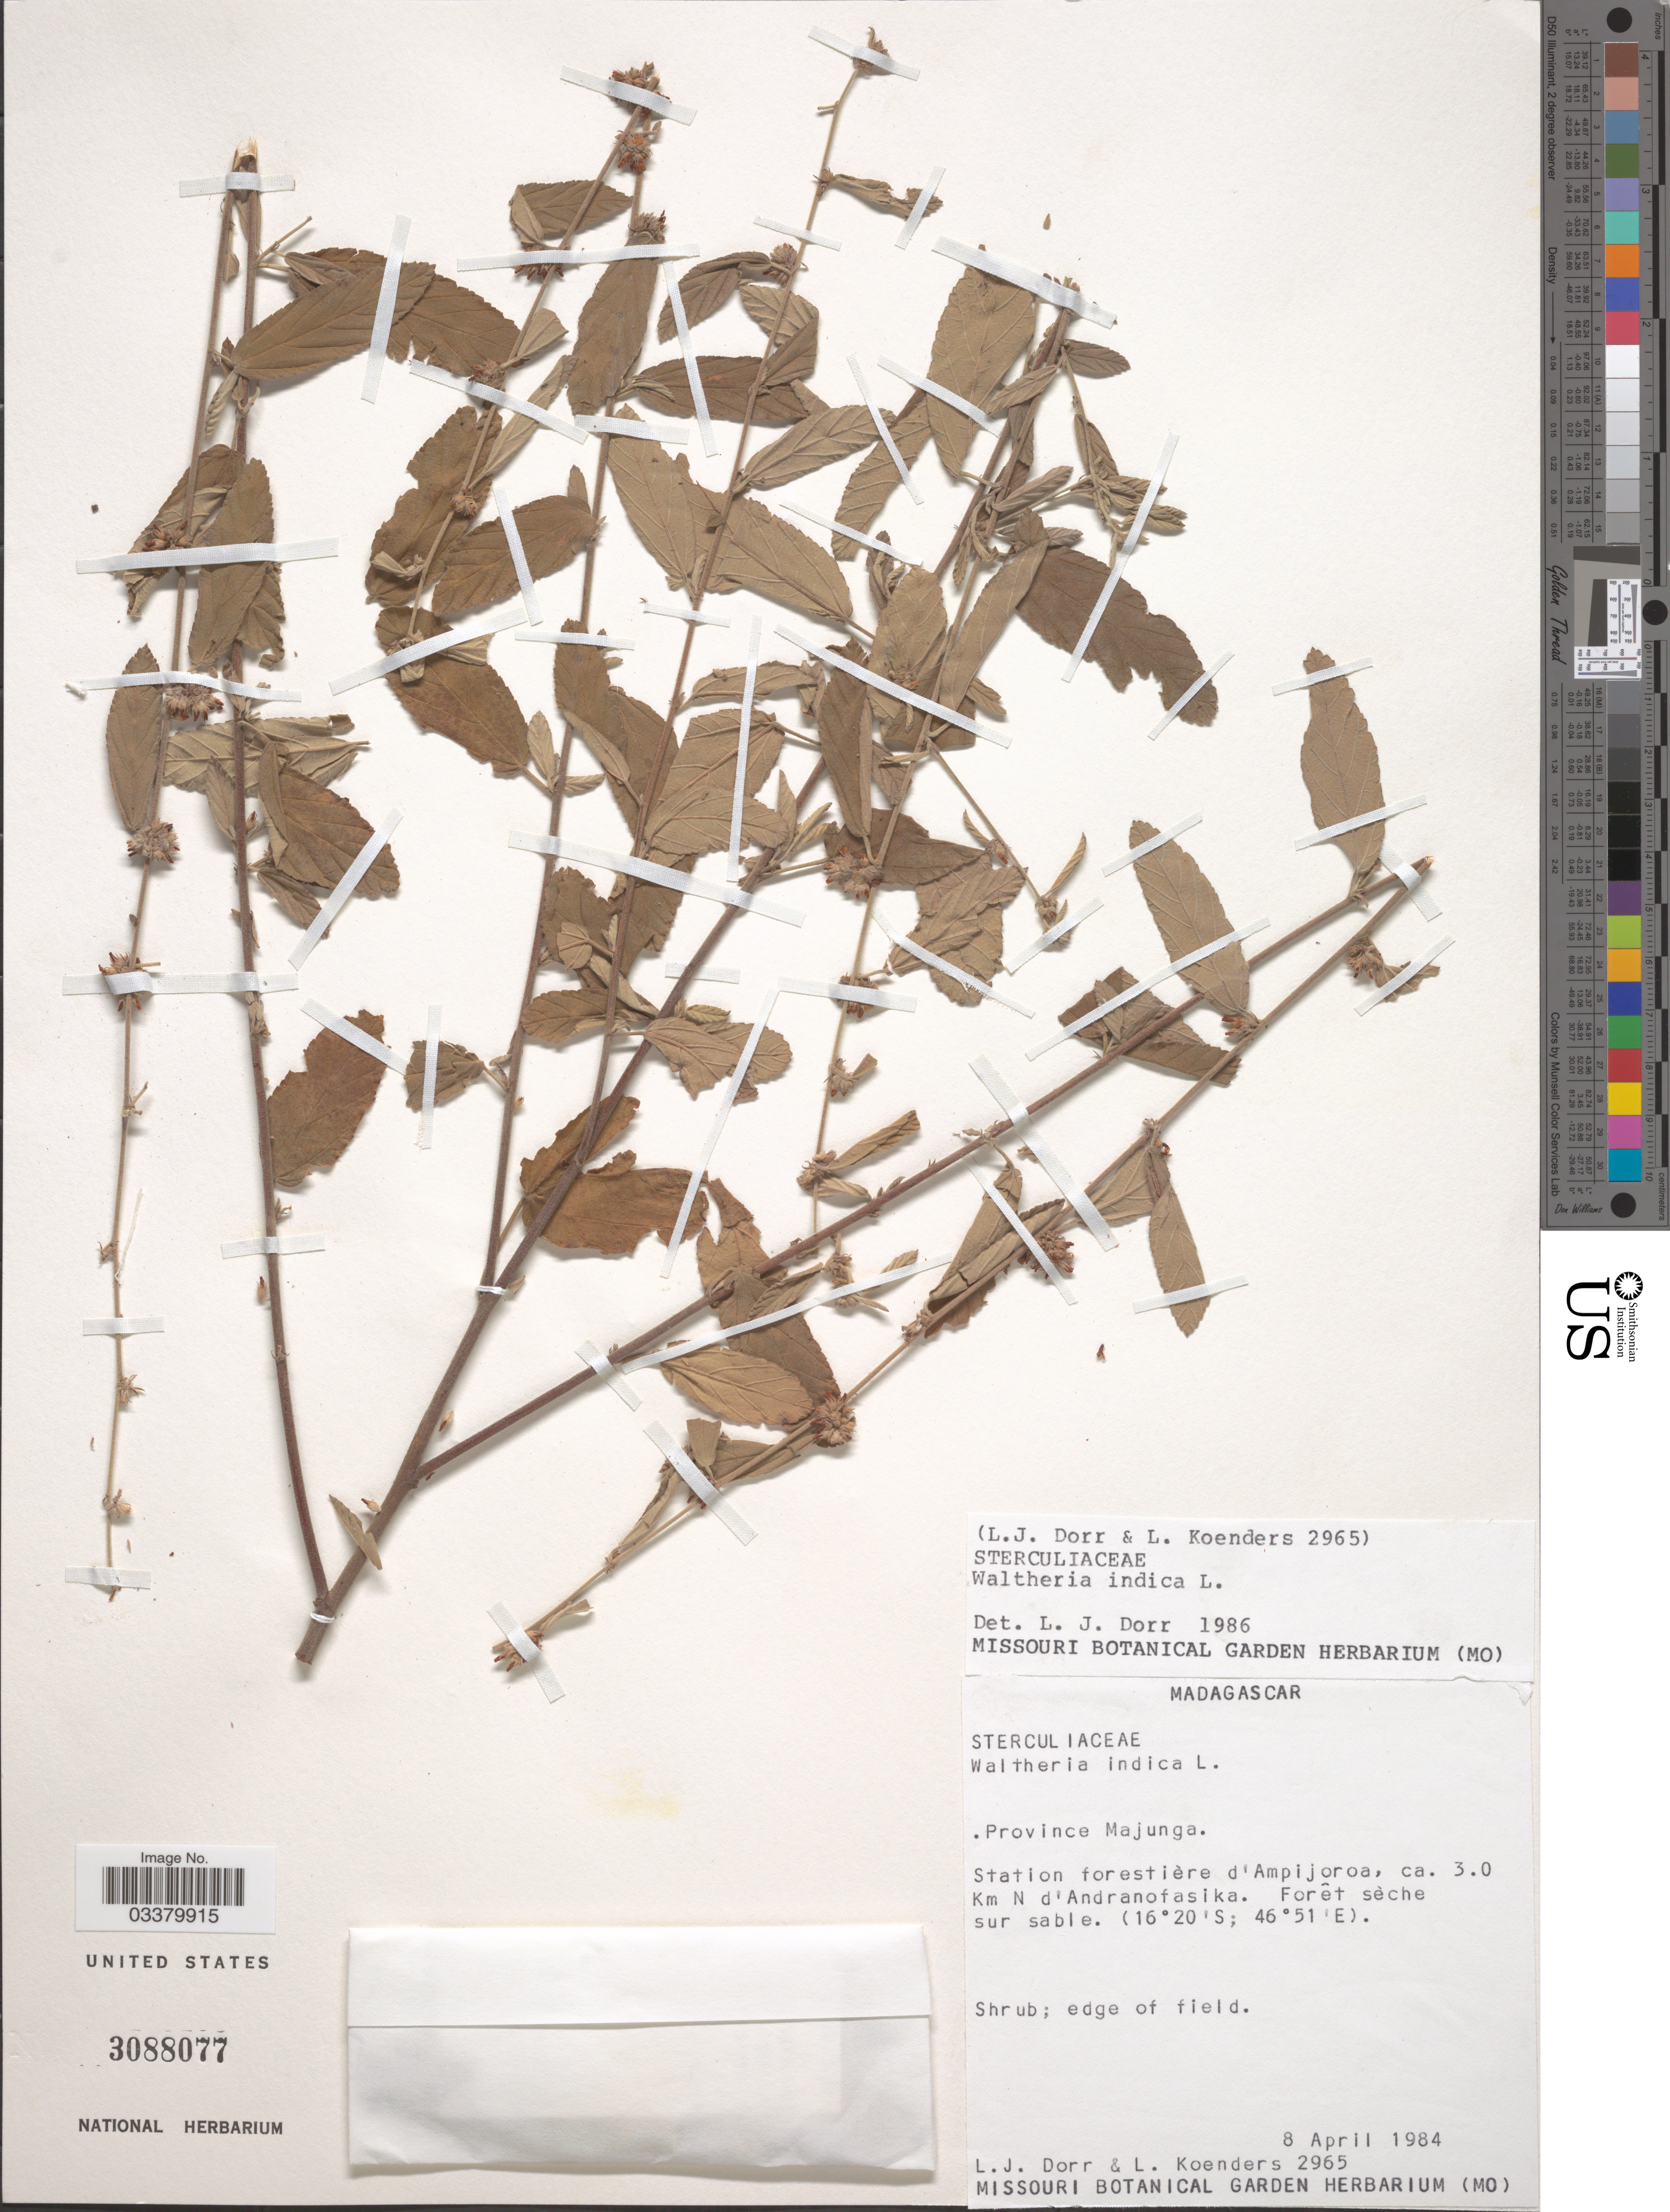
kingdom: Plantae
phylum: Tracheophyta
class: Magnoliopsida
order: Malvales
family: Malvaceae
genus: Waltheria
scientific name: Waltheria indica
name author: L.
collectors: L. J. Dorr & L. Koenders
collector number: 2965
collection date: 1984-04-08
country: Madagascar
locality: Province Majunga. Station forestière d'Ampijoroa, ca. 3.0 Km N d'Andranofasika.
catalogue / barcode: US 3088077